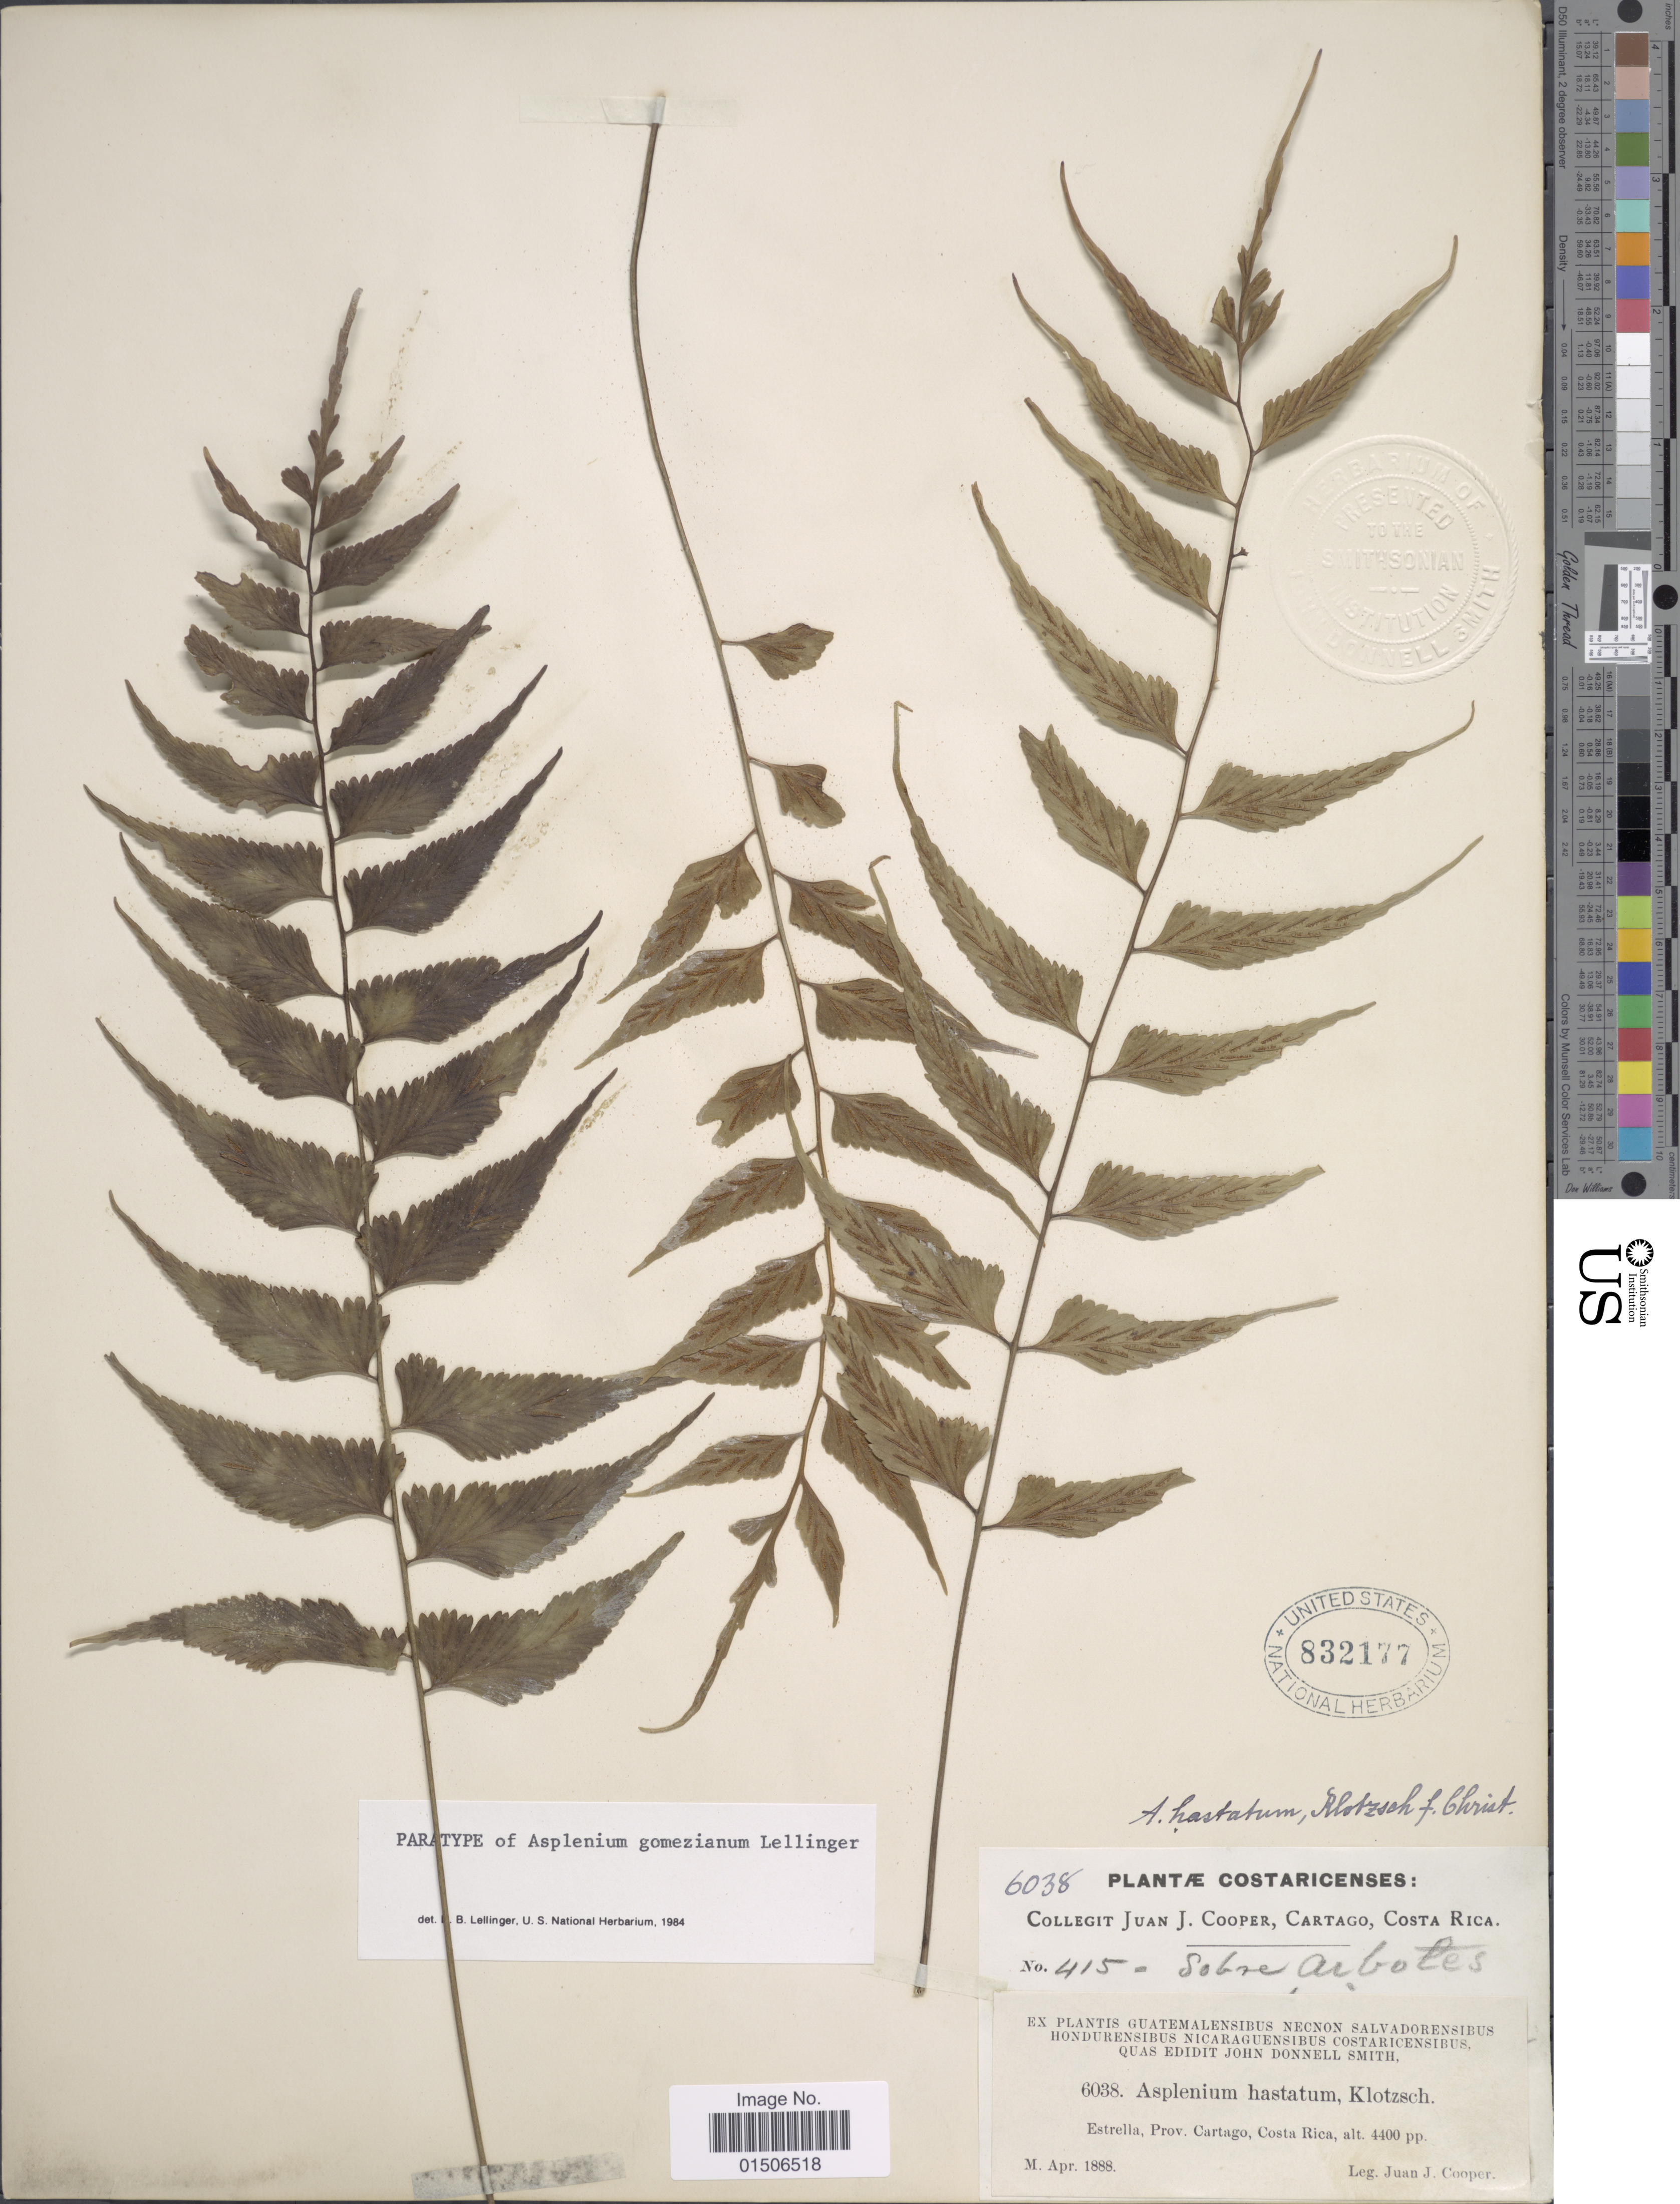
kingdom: Plantae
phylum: Tracheophyta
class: Polypodiopsida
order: Polypodiales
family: Aspleniaceae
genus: Asplenium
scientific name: Asplenium gomezianum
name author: Lellinger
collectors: J. J. Cooper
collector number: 6038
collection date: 1888-04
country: Costa Rica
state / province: Cartago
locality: Estrella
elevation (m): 1341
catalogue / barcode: US 832177